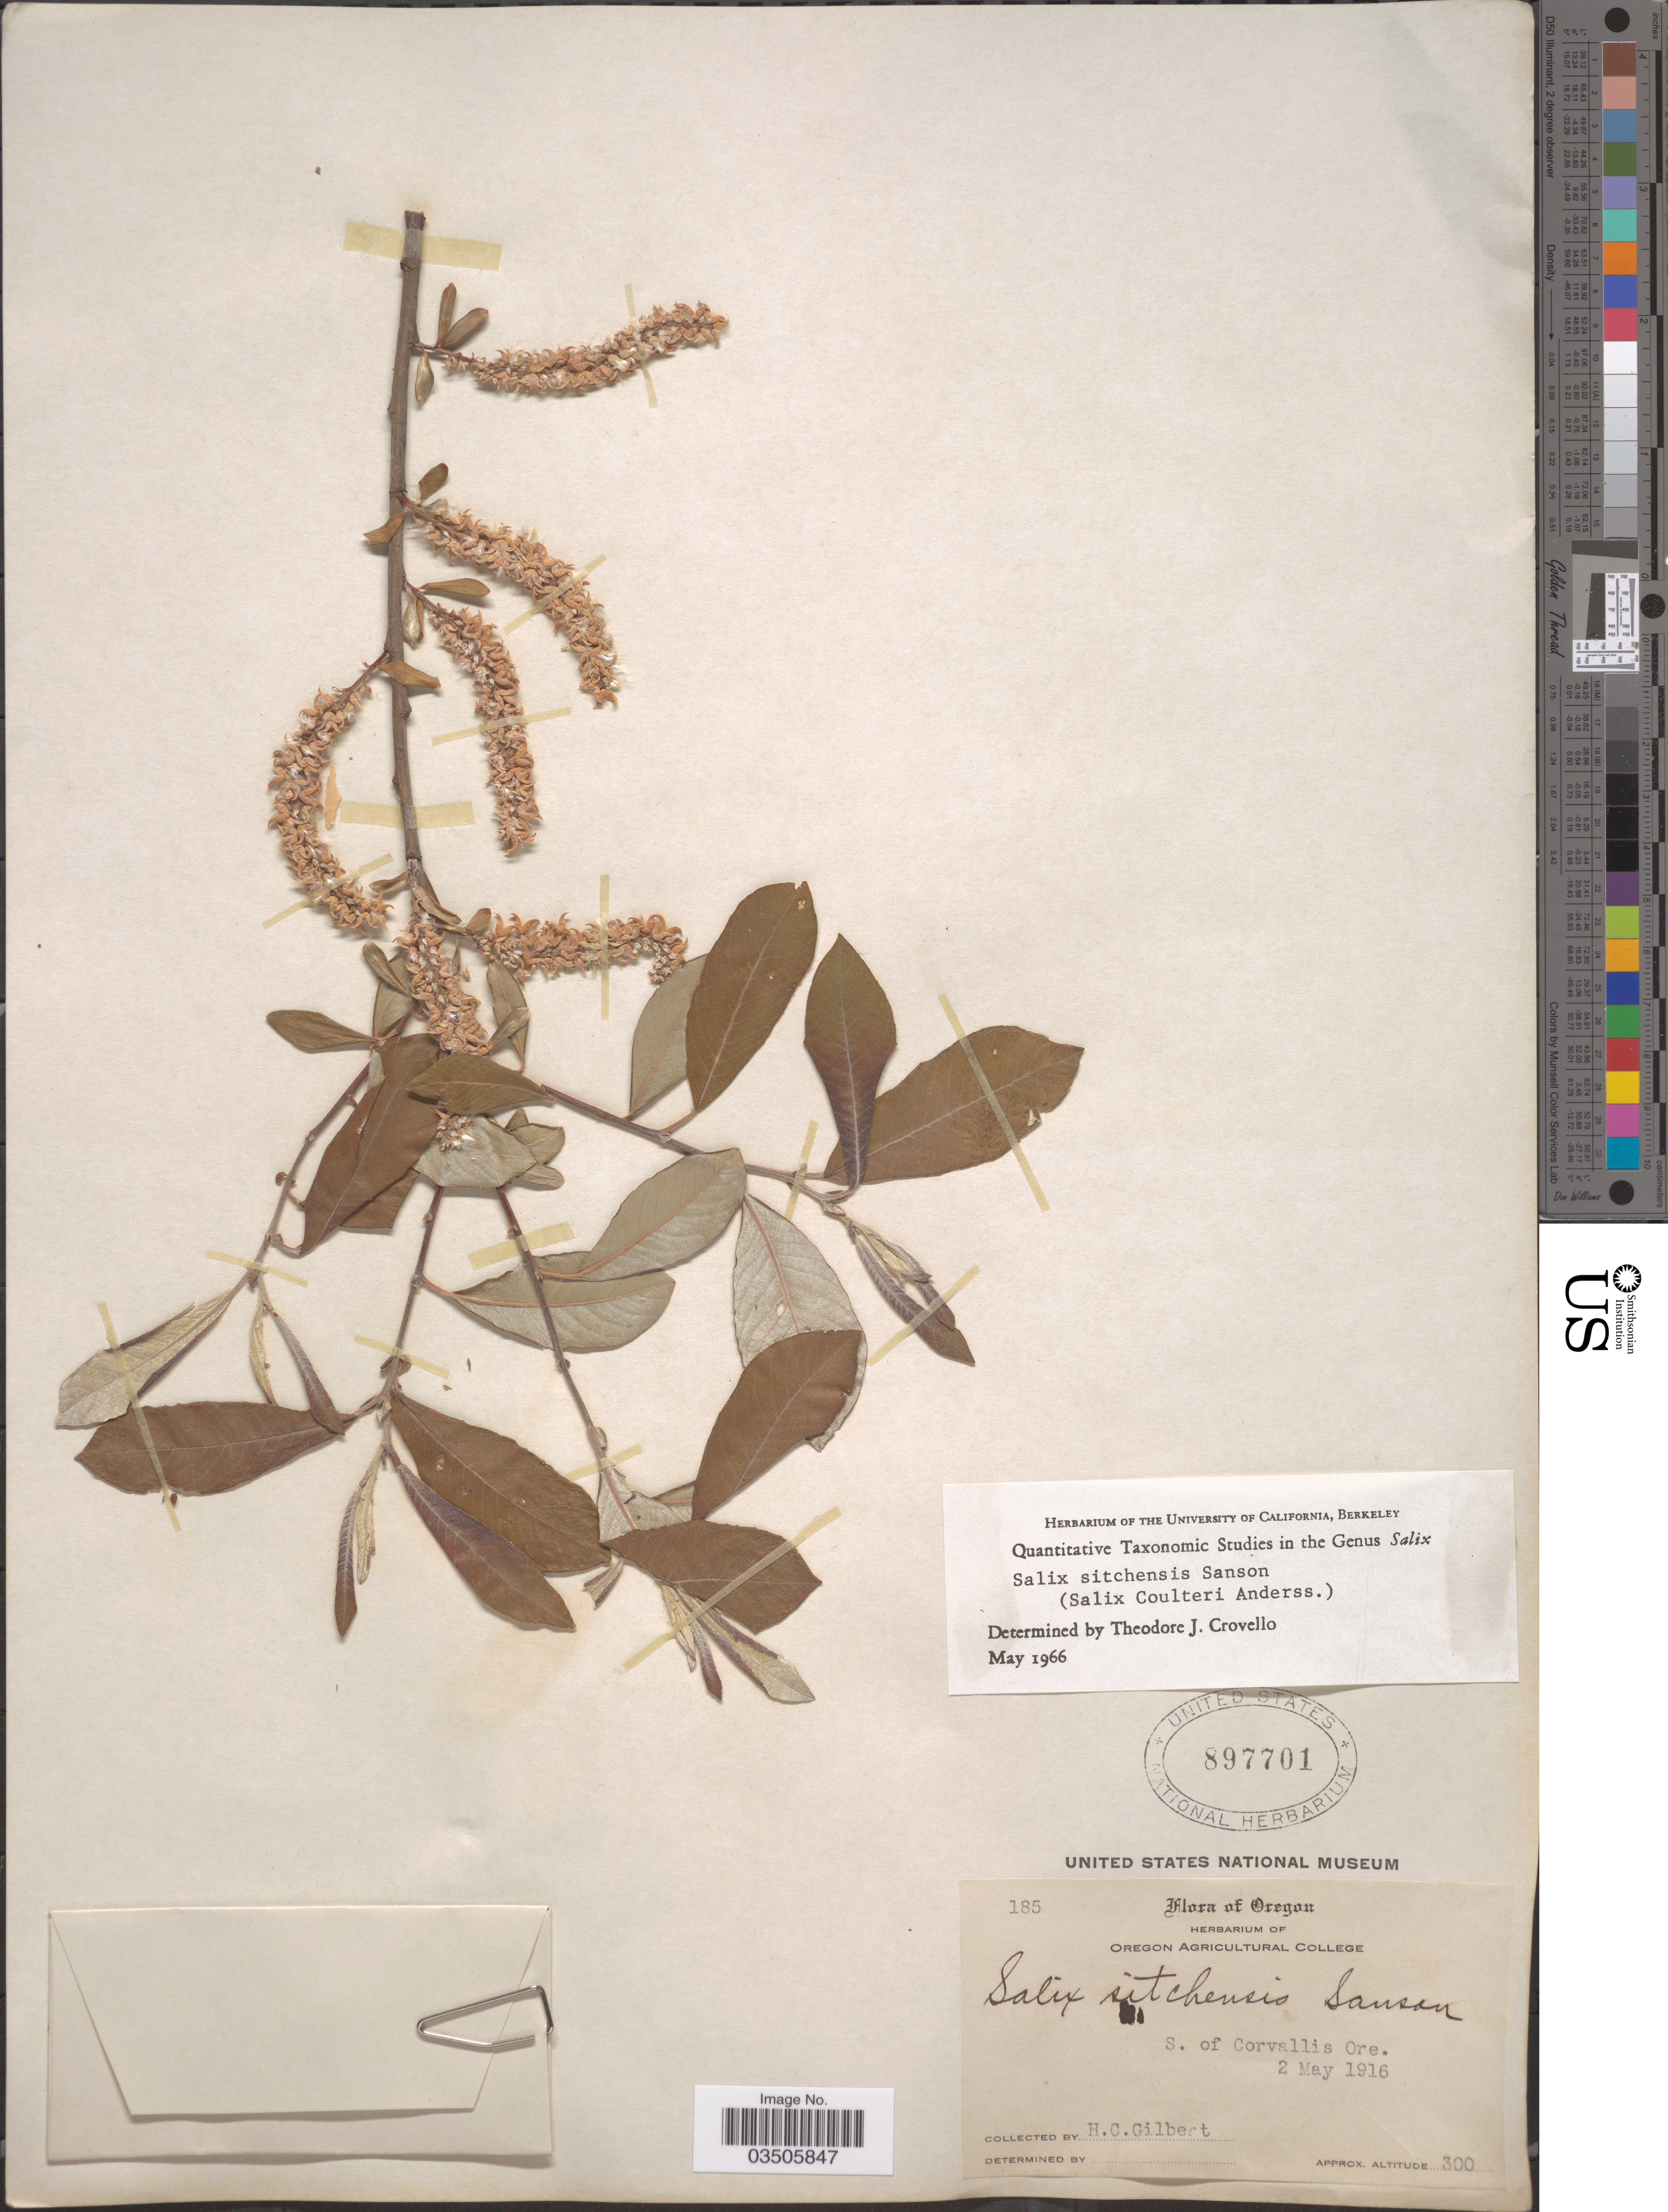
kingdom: Plantae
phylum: Tracheophyta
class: Magnoliopsida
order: Malpighiales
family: Salicaceae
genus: Salix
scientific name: Salix sitchensis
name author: Sanson ex Bong.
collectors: H. Gilbert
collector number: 185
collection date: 1916-05-02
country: United States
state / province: Oregon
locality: S. of Corvallis.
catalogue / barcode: US 897701